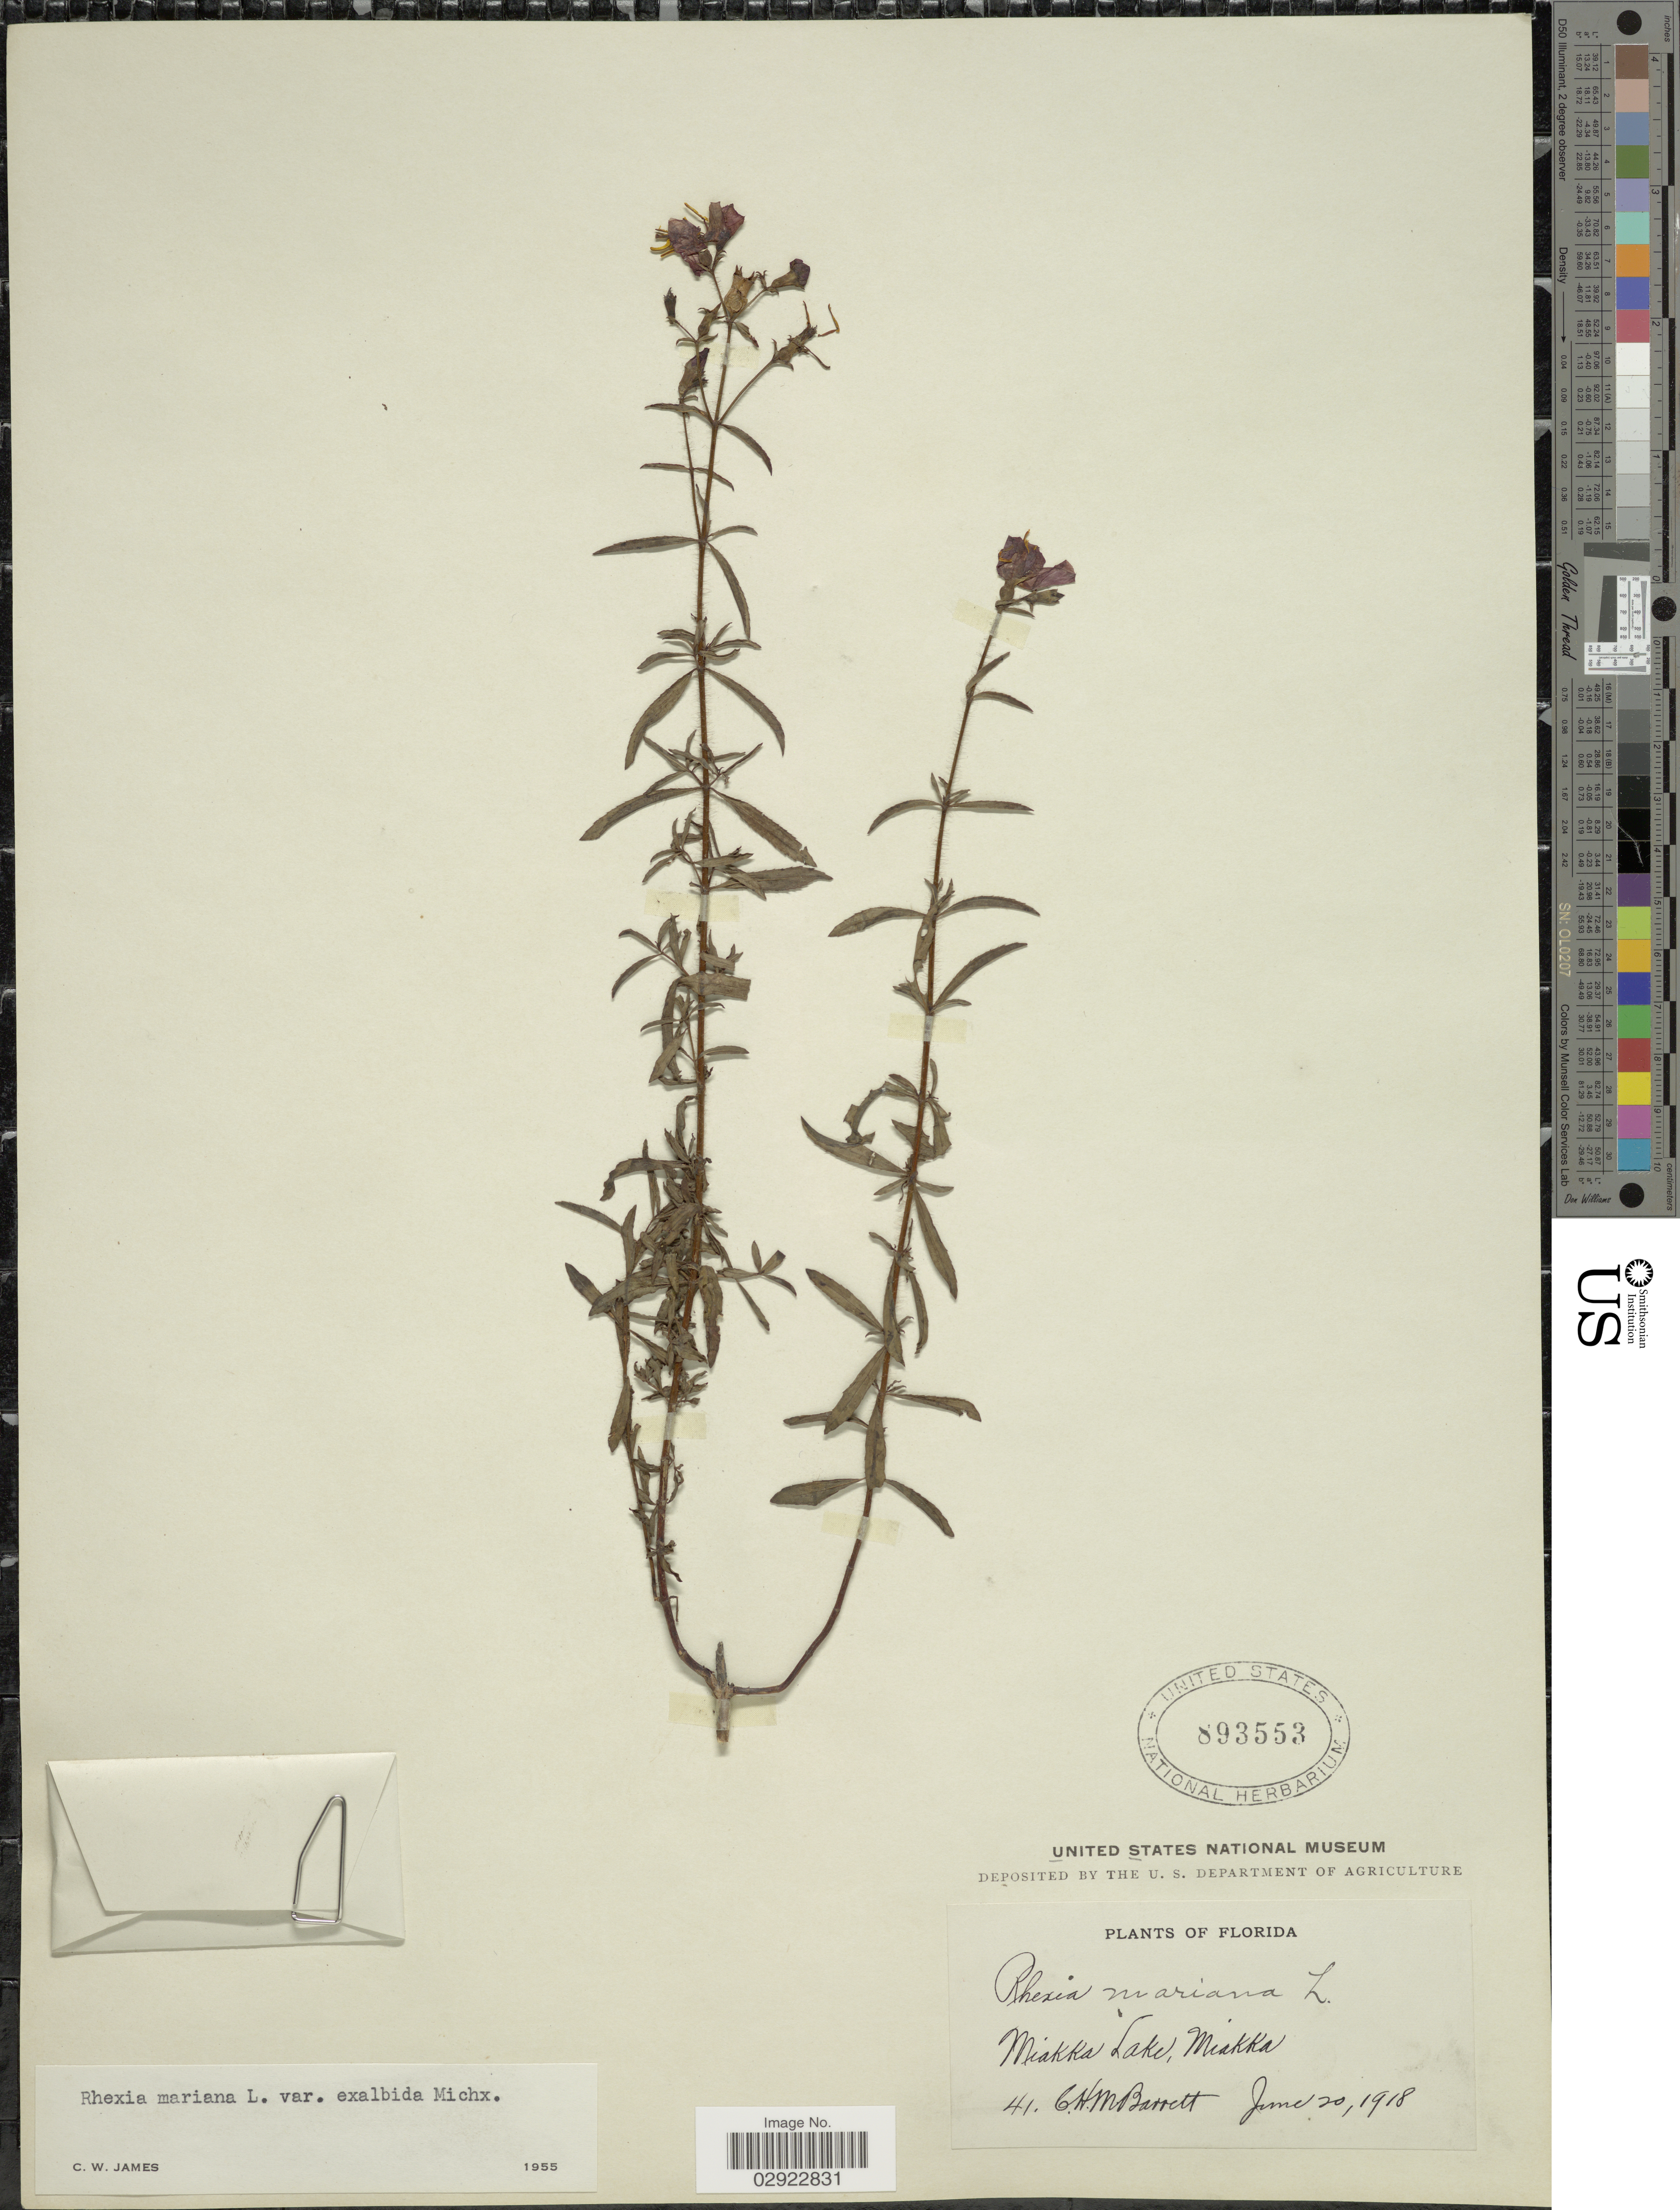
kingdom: Plantae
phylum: Tracheophyta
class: Magnoliopsida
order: Myrtales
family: Melastomataceae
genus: Rhexia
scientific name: Rhexia mariana var. exalbida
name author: Michx.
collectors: C. Barrett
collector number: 41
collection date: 1918-06-20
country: United States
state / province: Florida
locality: Miakka Lake, Miakka.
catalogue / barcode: US 893553